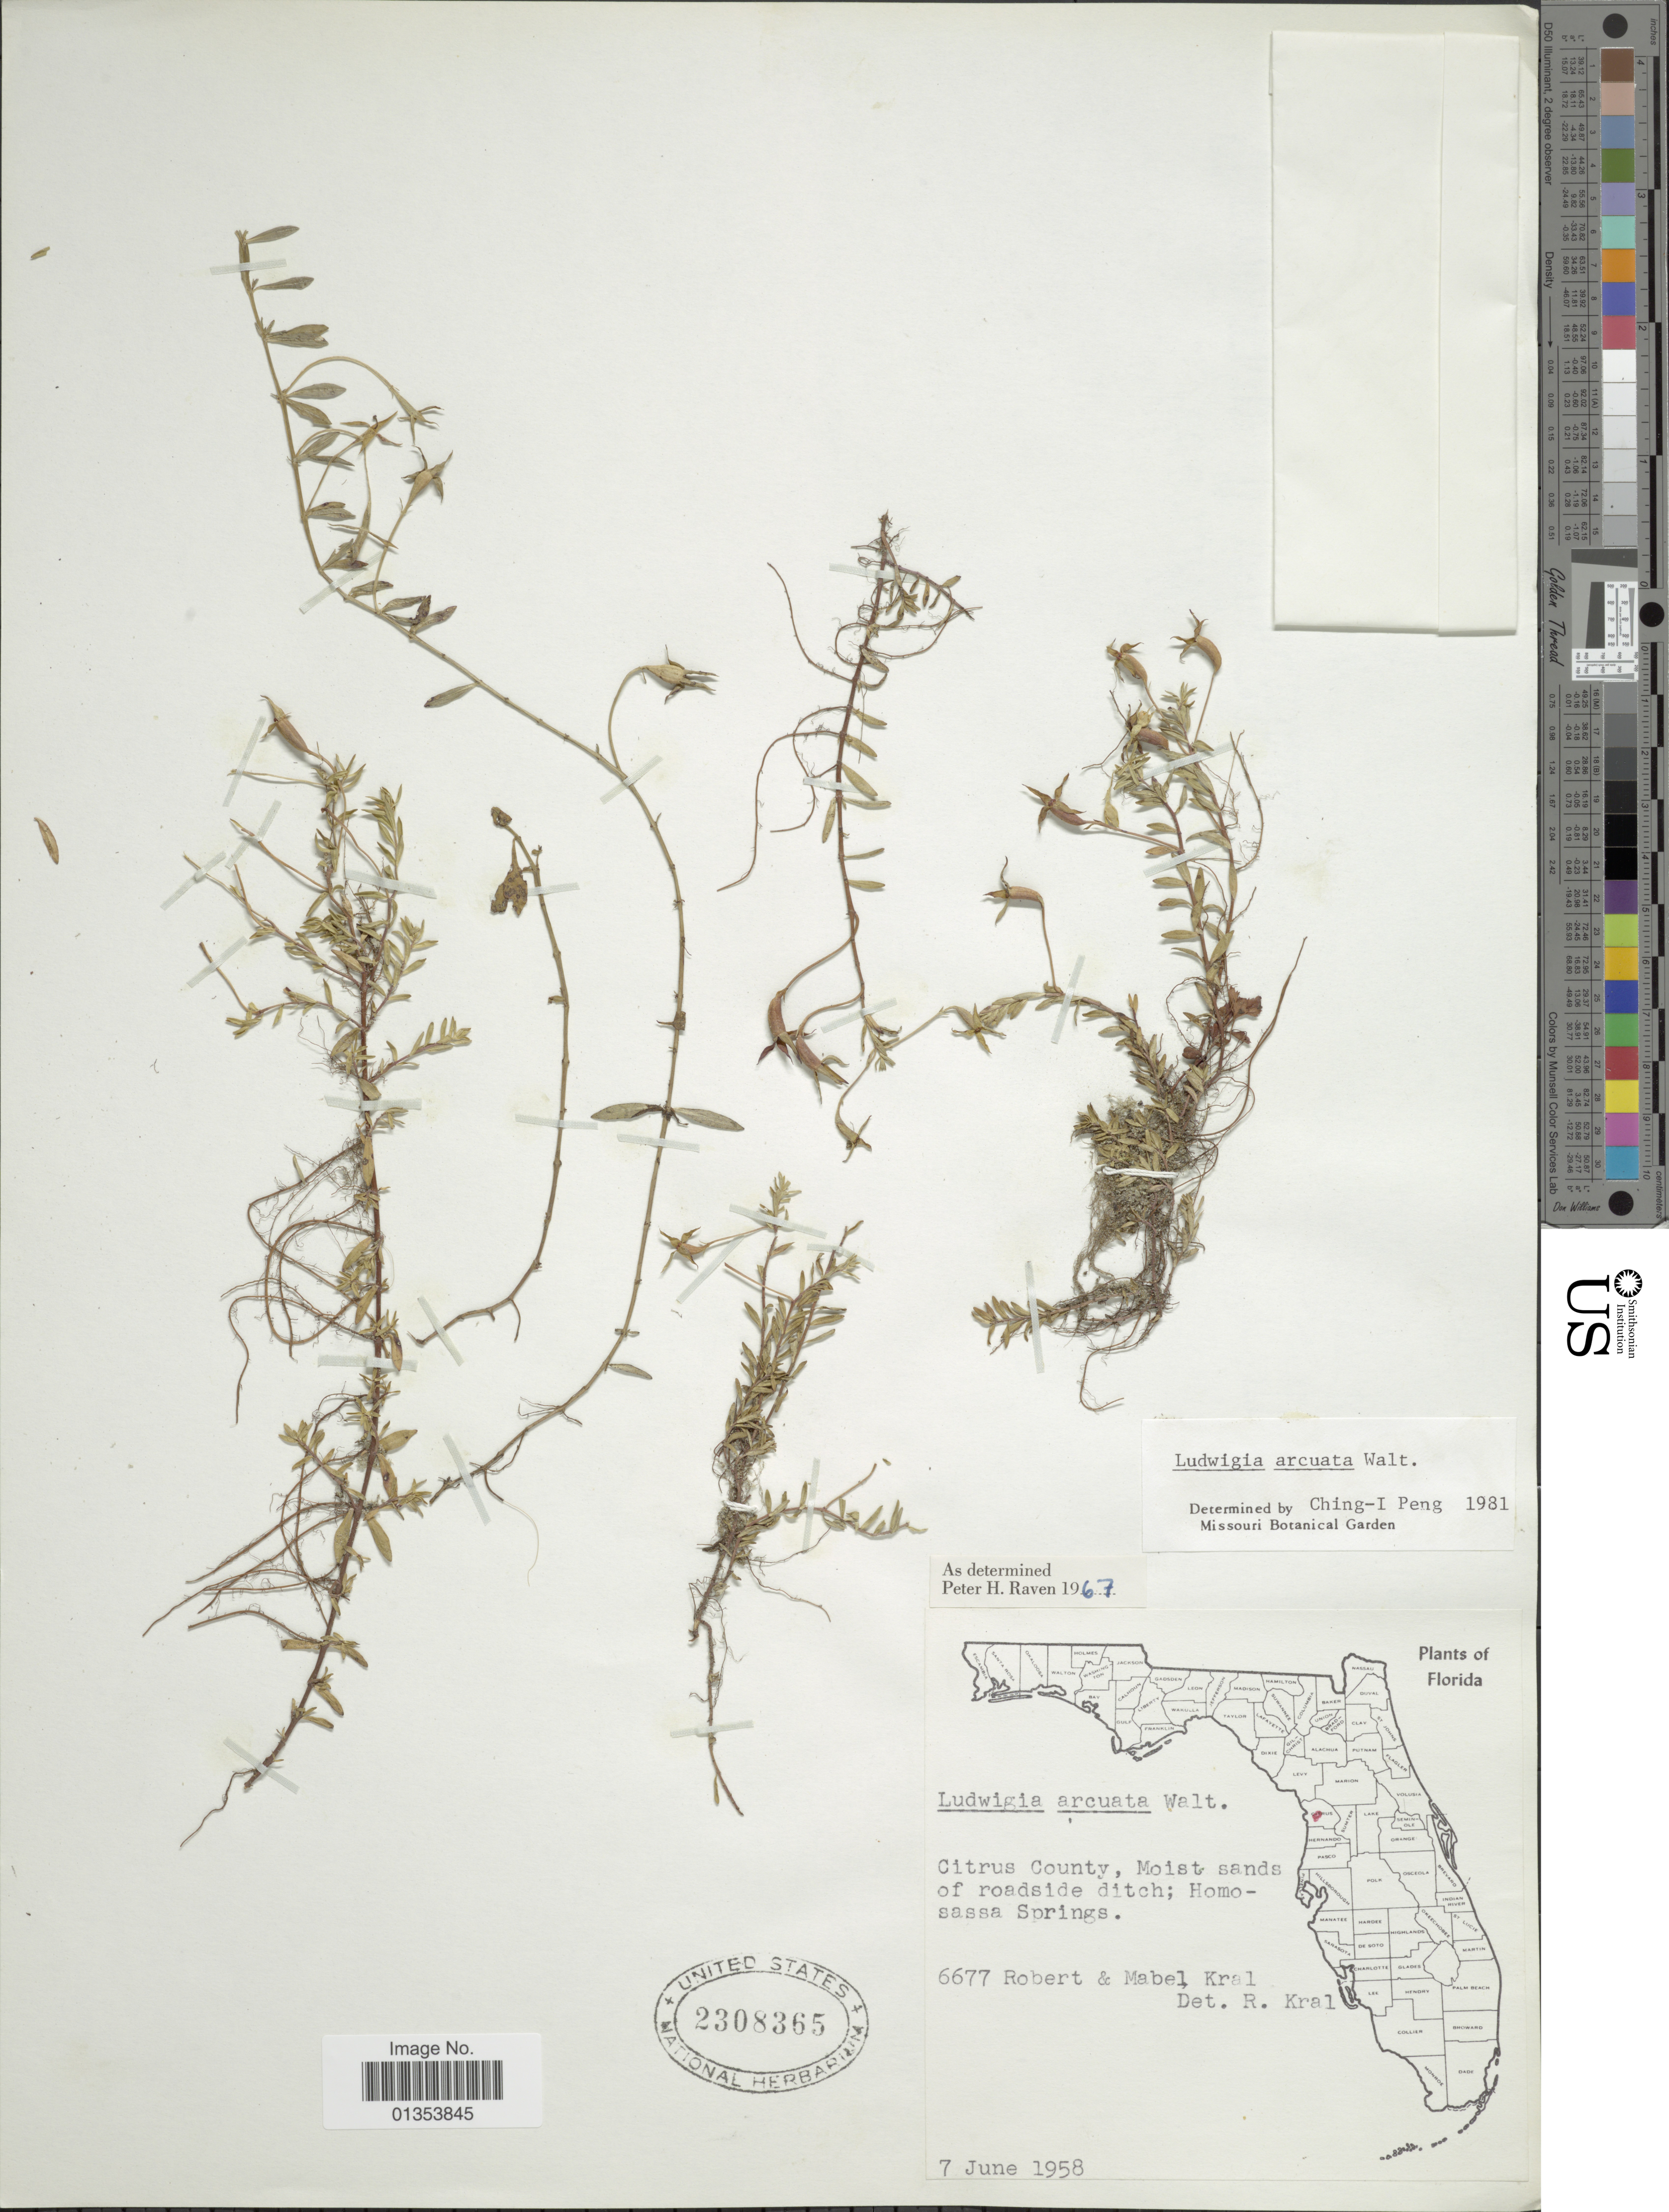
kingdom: Plantae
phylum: Tracheophyta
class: Magnoliopsida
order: Myrtales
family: Onagraceae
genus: Ludwigia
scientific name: Ludwigia arcuata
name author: Walter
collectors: R. Kral & M. Kral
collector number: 6677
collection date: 1958-06-07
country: United States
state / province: Florida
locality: Citrus County; Homosassa Springs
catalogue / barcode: US 2308365